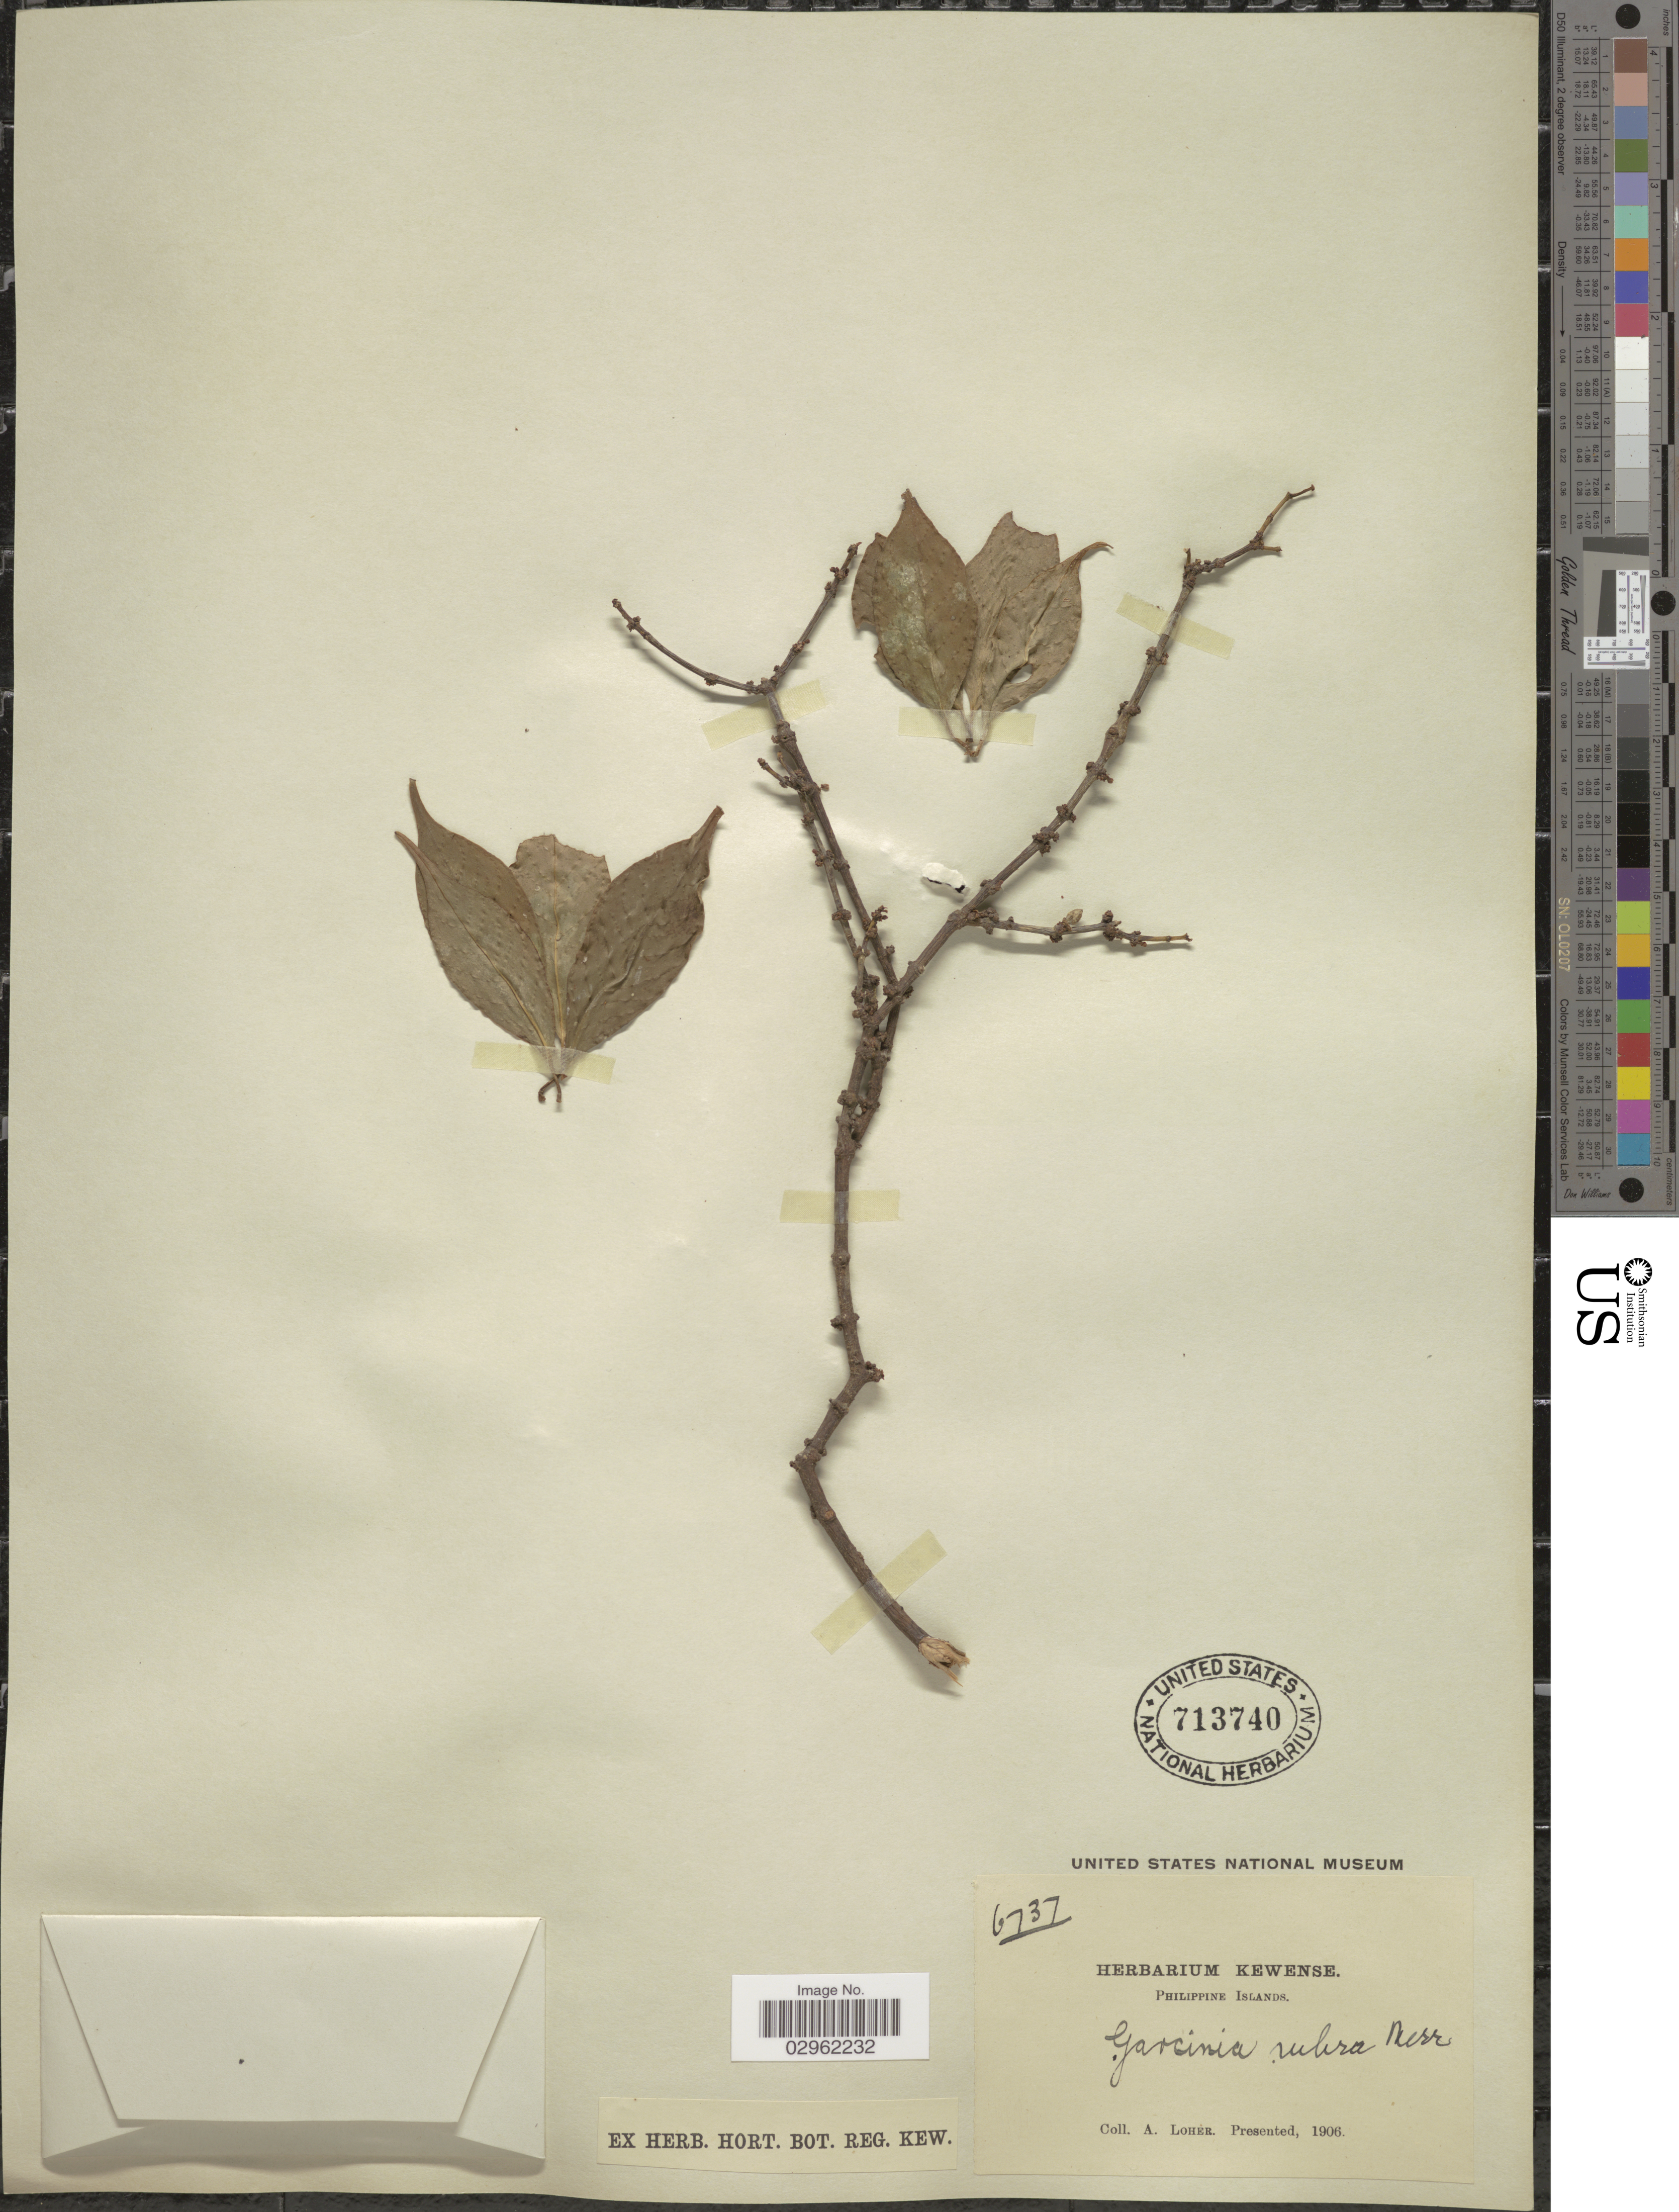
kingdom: Plantae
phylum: Tracheophyta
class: Magnoliopsida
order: Malpighiales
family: Clusiaceae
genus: Garcinia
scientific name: Garcinia rubra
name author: Merr.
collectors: A. Loher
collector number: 6737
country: Philippines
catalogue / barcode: US 713740